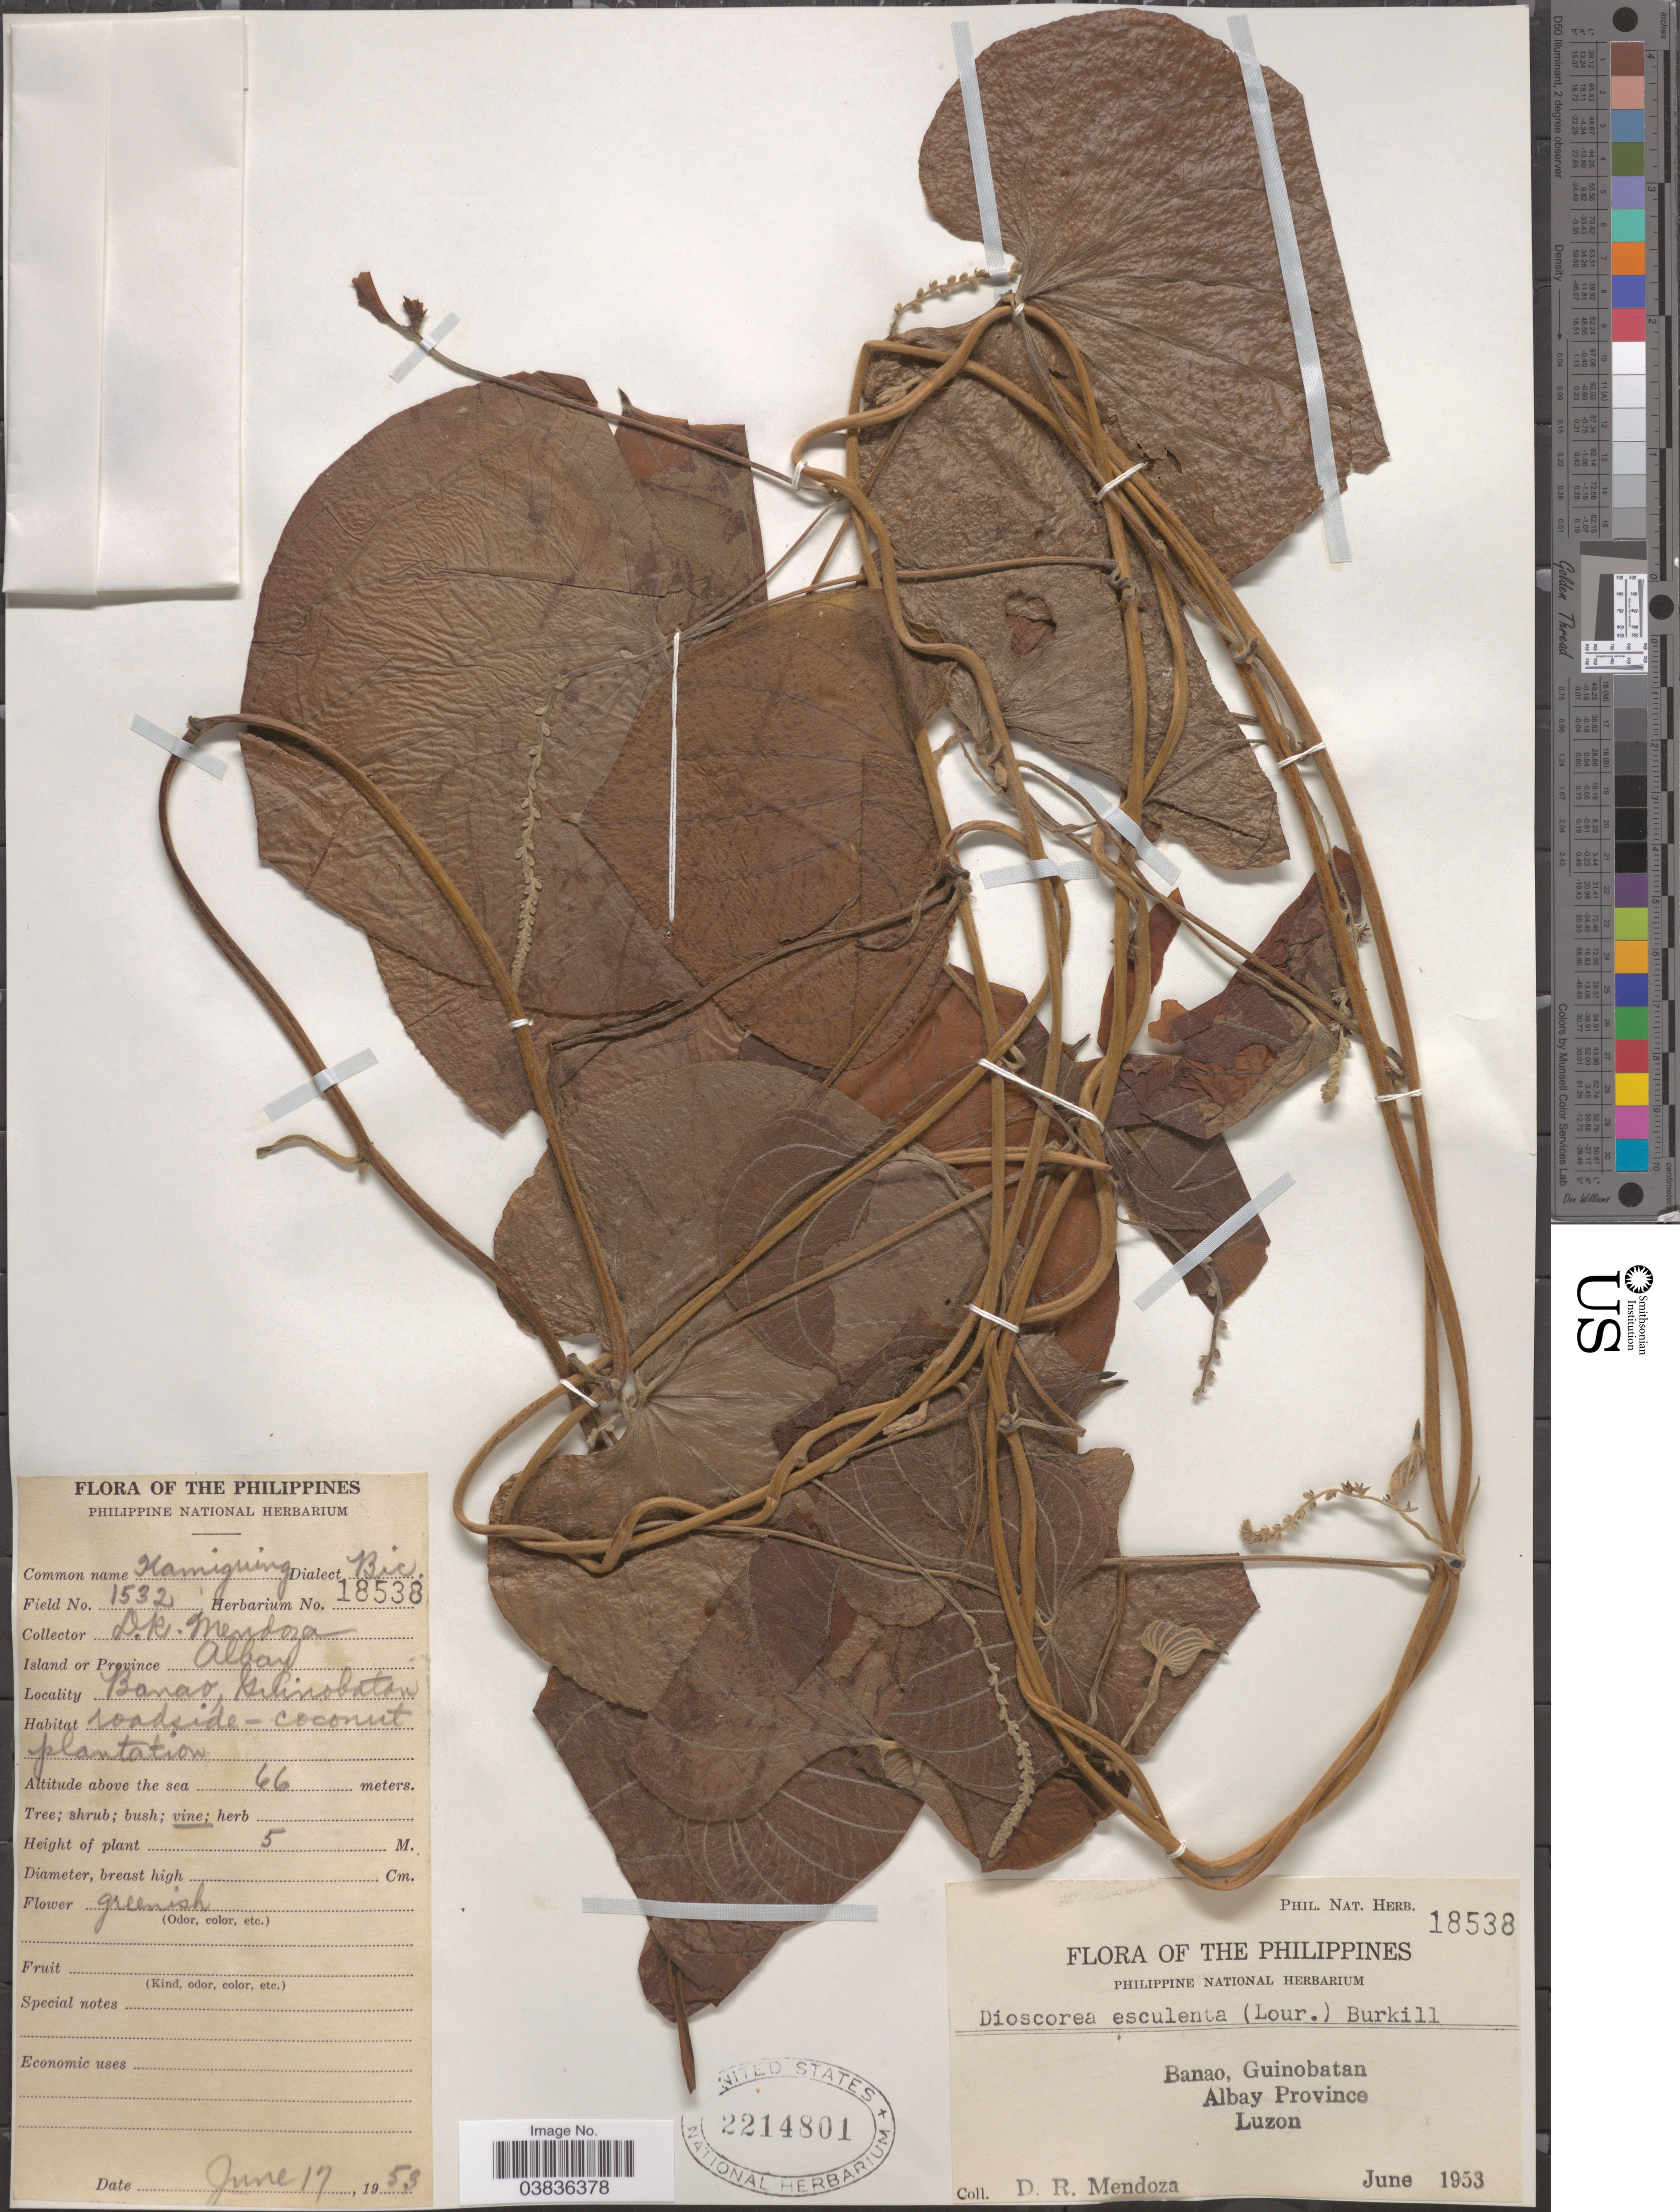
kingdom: Plantae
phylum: Tracheophyta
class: Liliopsida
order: Dioscoreales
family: Dioscoreaceae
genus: Dioscorea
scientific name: Dioscorea esculenta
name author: (Lour.) Burkill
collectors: D. Mendoza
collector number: Phil Nat. Herb. 18538/1532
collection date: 1953-06-17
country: Philippines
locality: Banao, Guinobatan.Albay Province. Luzon.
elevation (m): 66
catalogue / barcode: US 2214801